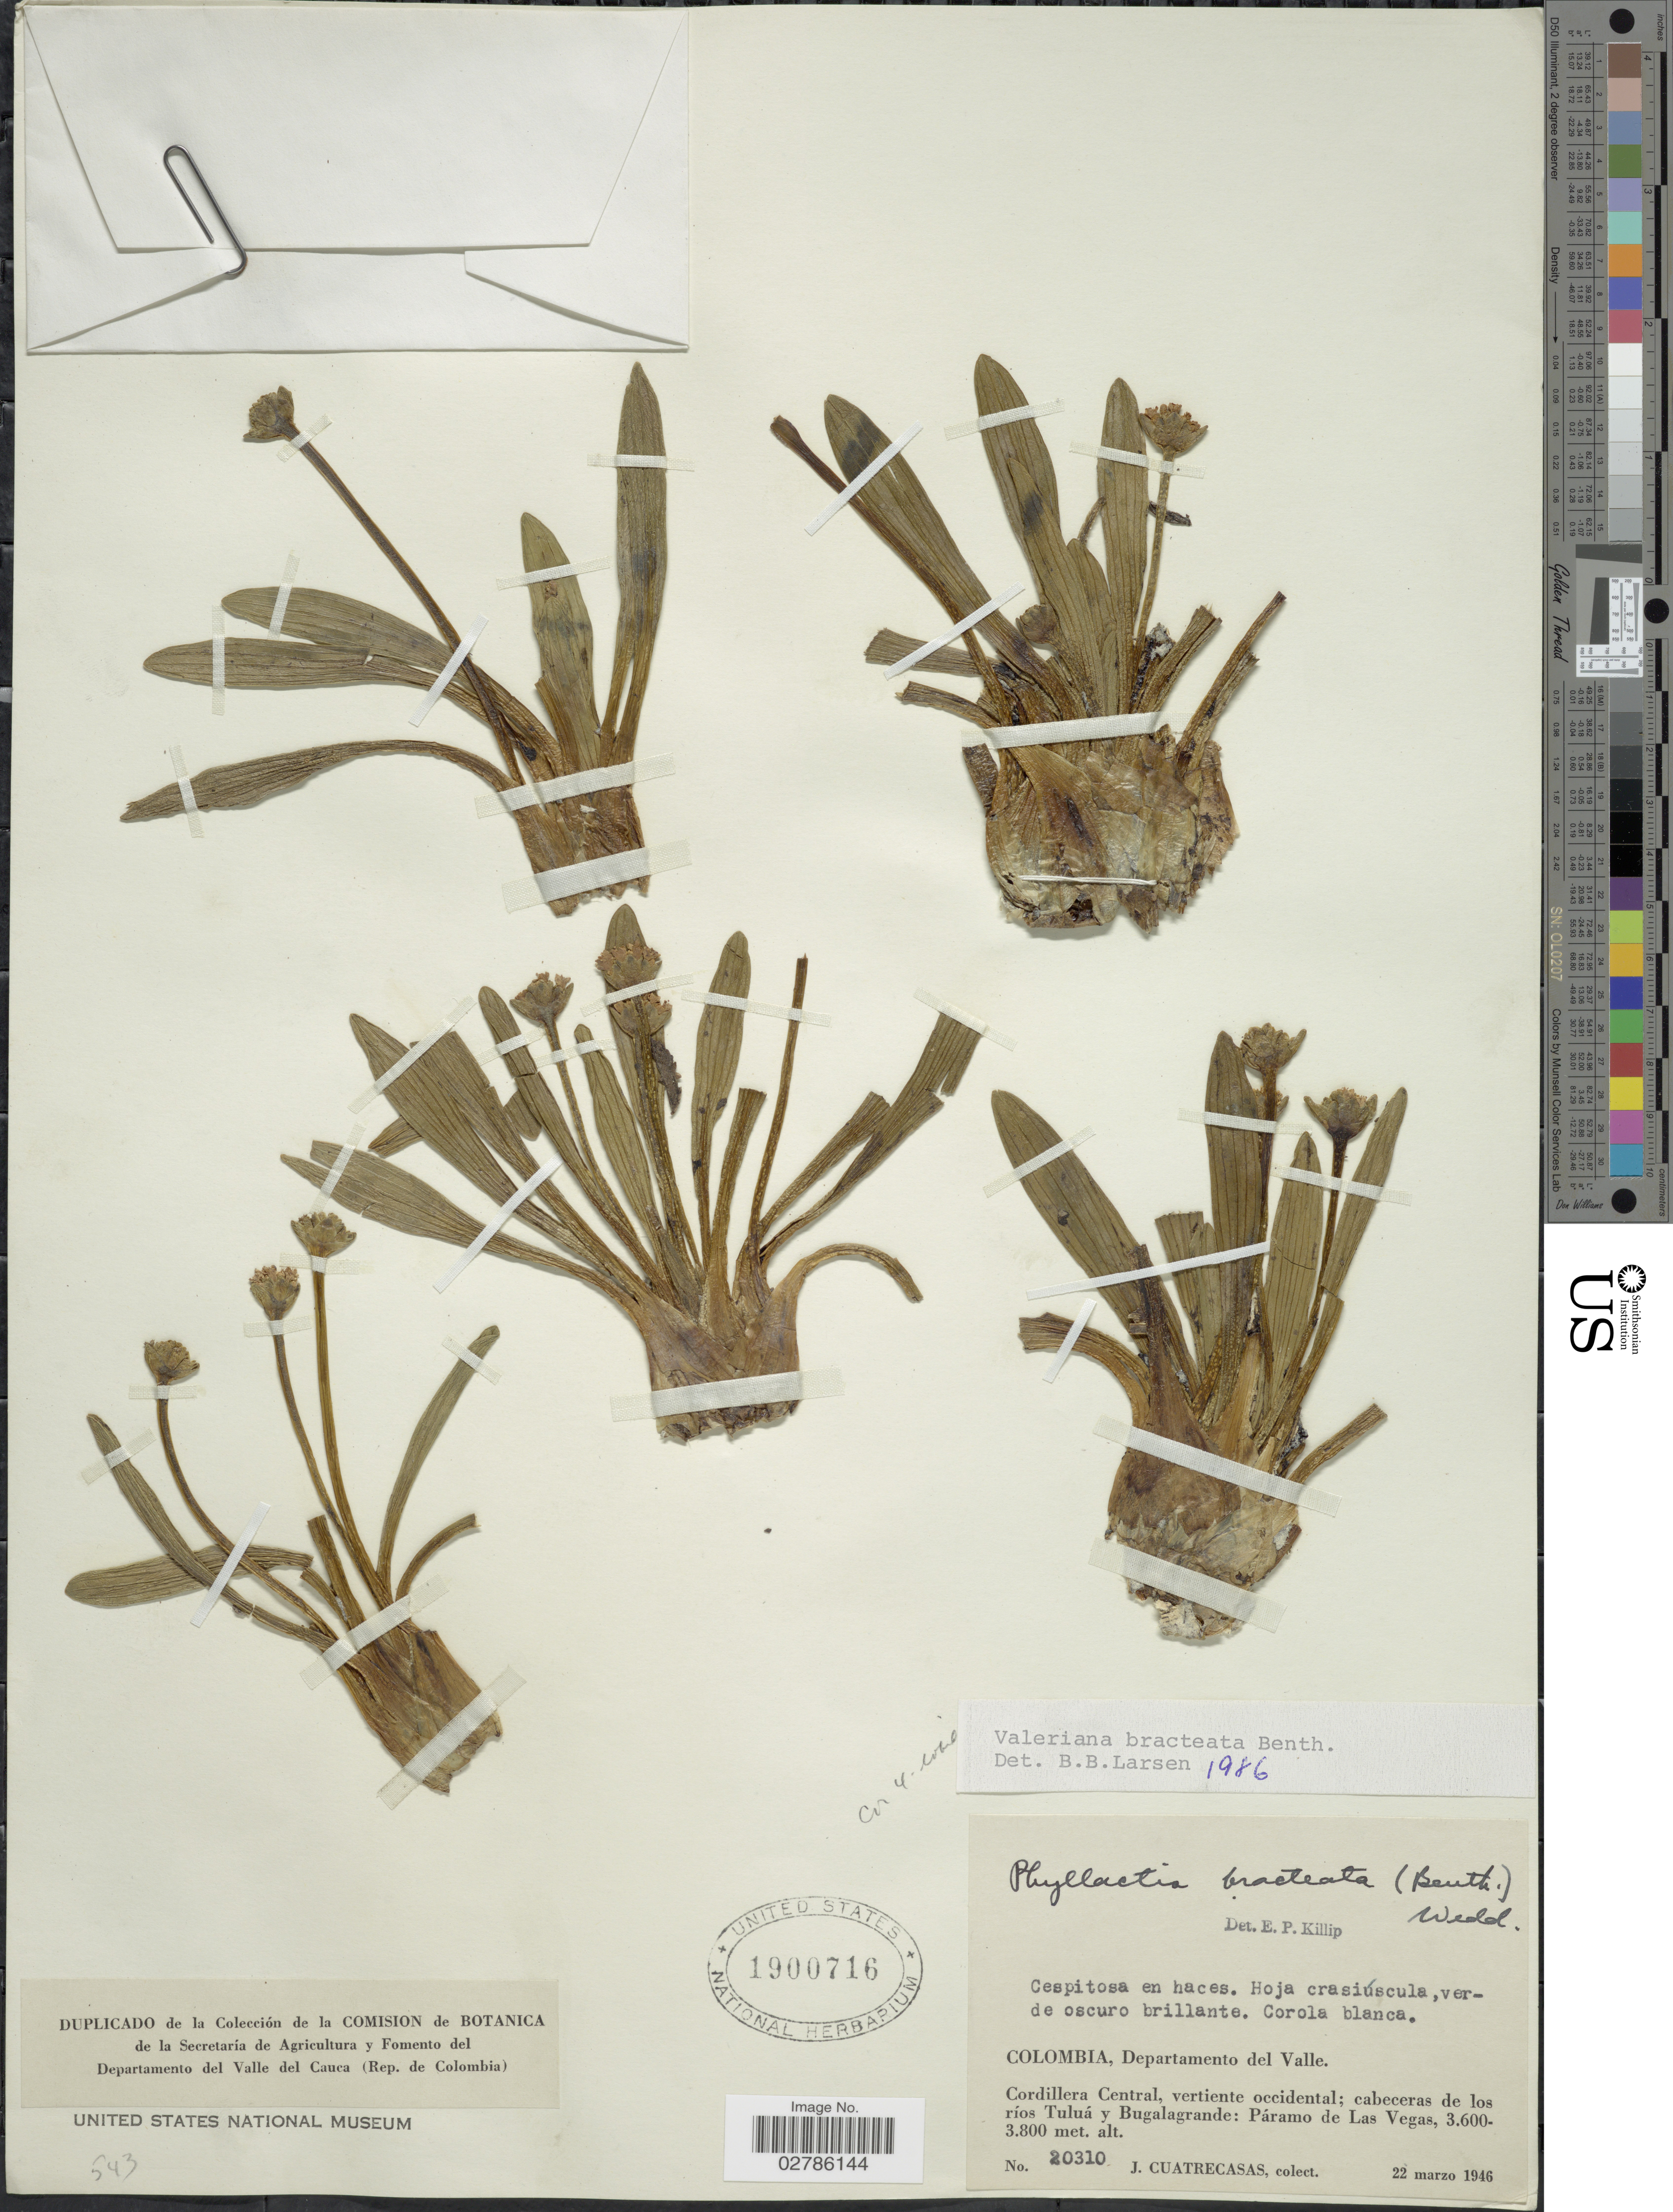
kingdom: Plantae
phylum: Tracheophyta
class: Magnoliopsida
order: Dipsacales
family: Caprifoliaceae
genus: Phyllactis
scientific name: Phyllactis bracteata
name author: (Benth.) Wedd.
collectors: J. Cuatrecasas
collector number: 20310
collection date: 1946-03-22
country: Colombia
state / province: Valle del Cauca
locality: Departamento del Valle, Cordillera Central, vertiente occidental, cabeceras de los ríos Tuluá y Bugalagrande, Páramo de Las Vegas.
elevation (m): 3600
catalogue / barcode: US 1900716